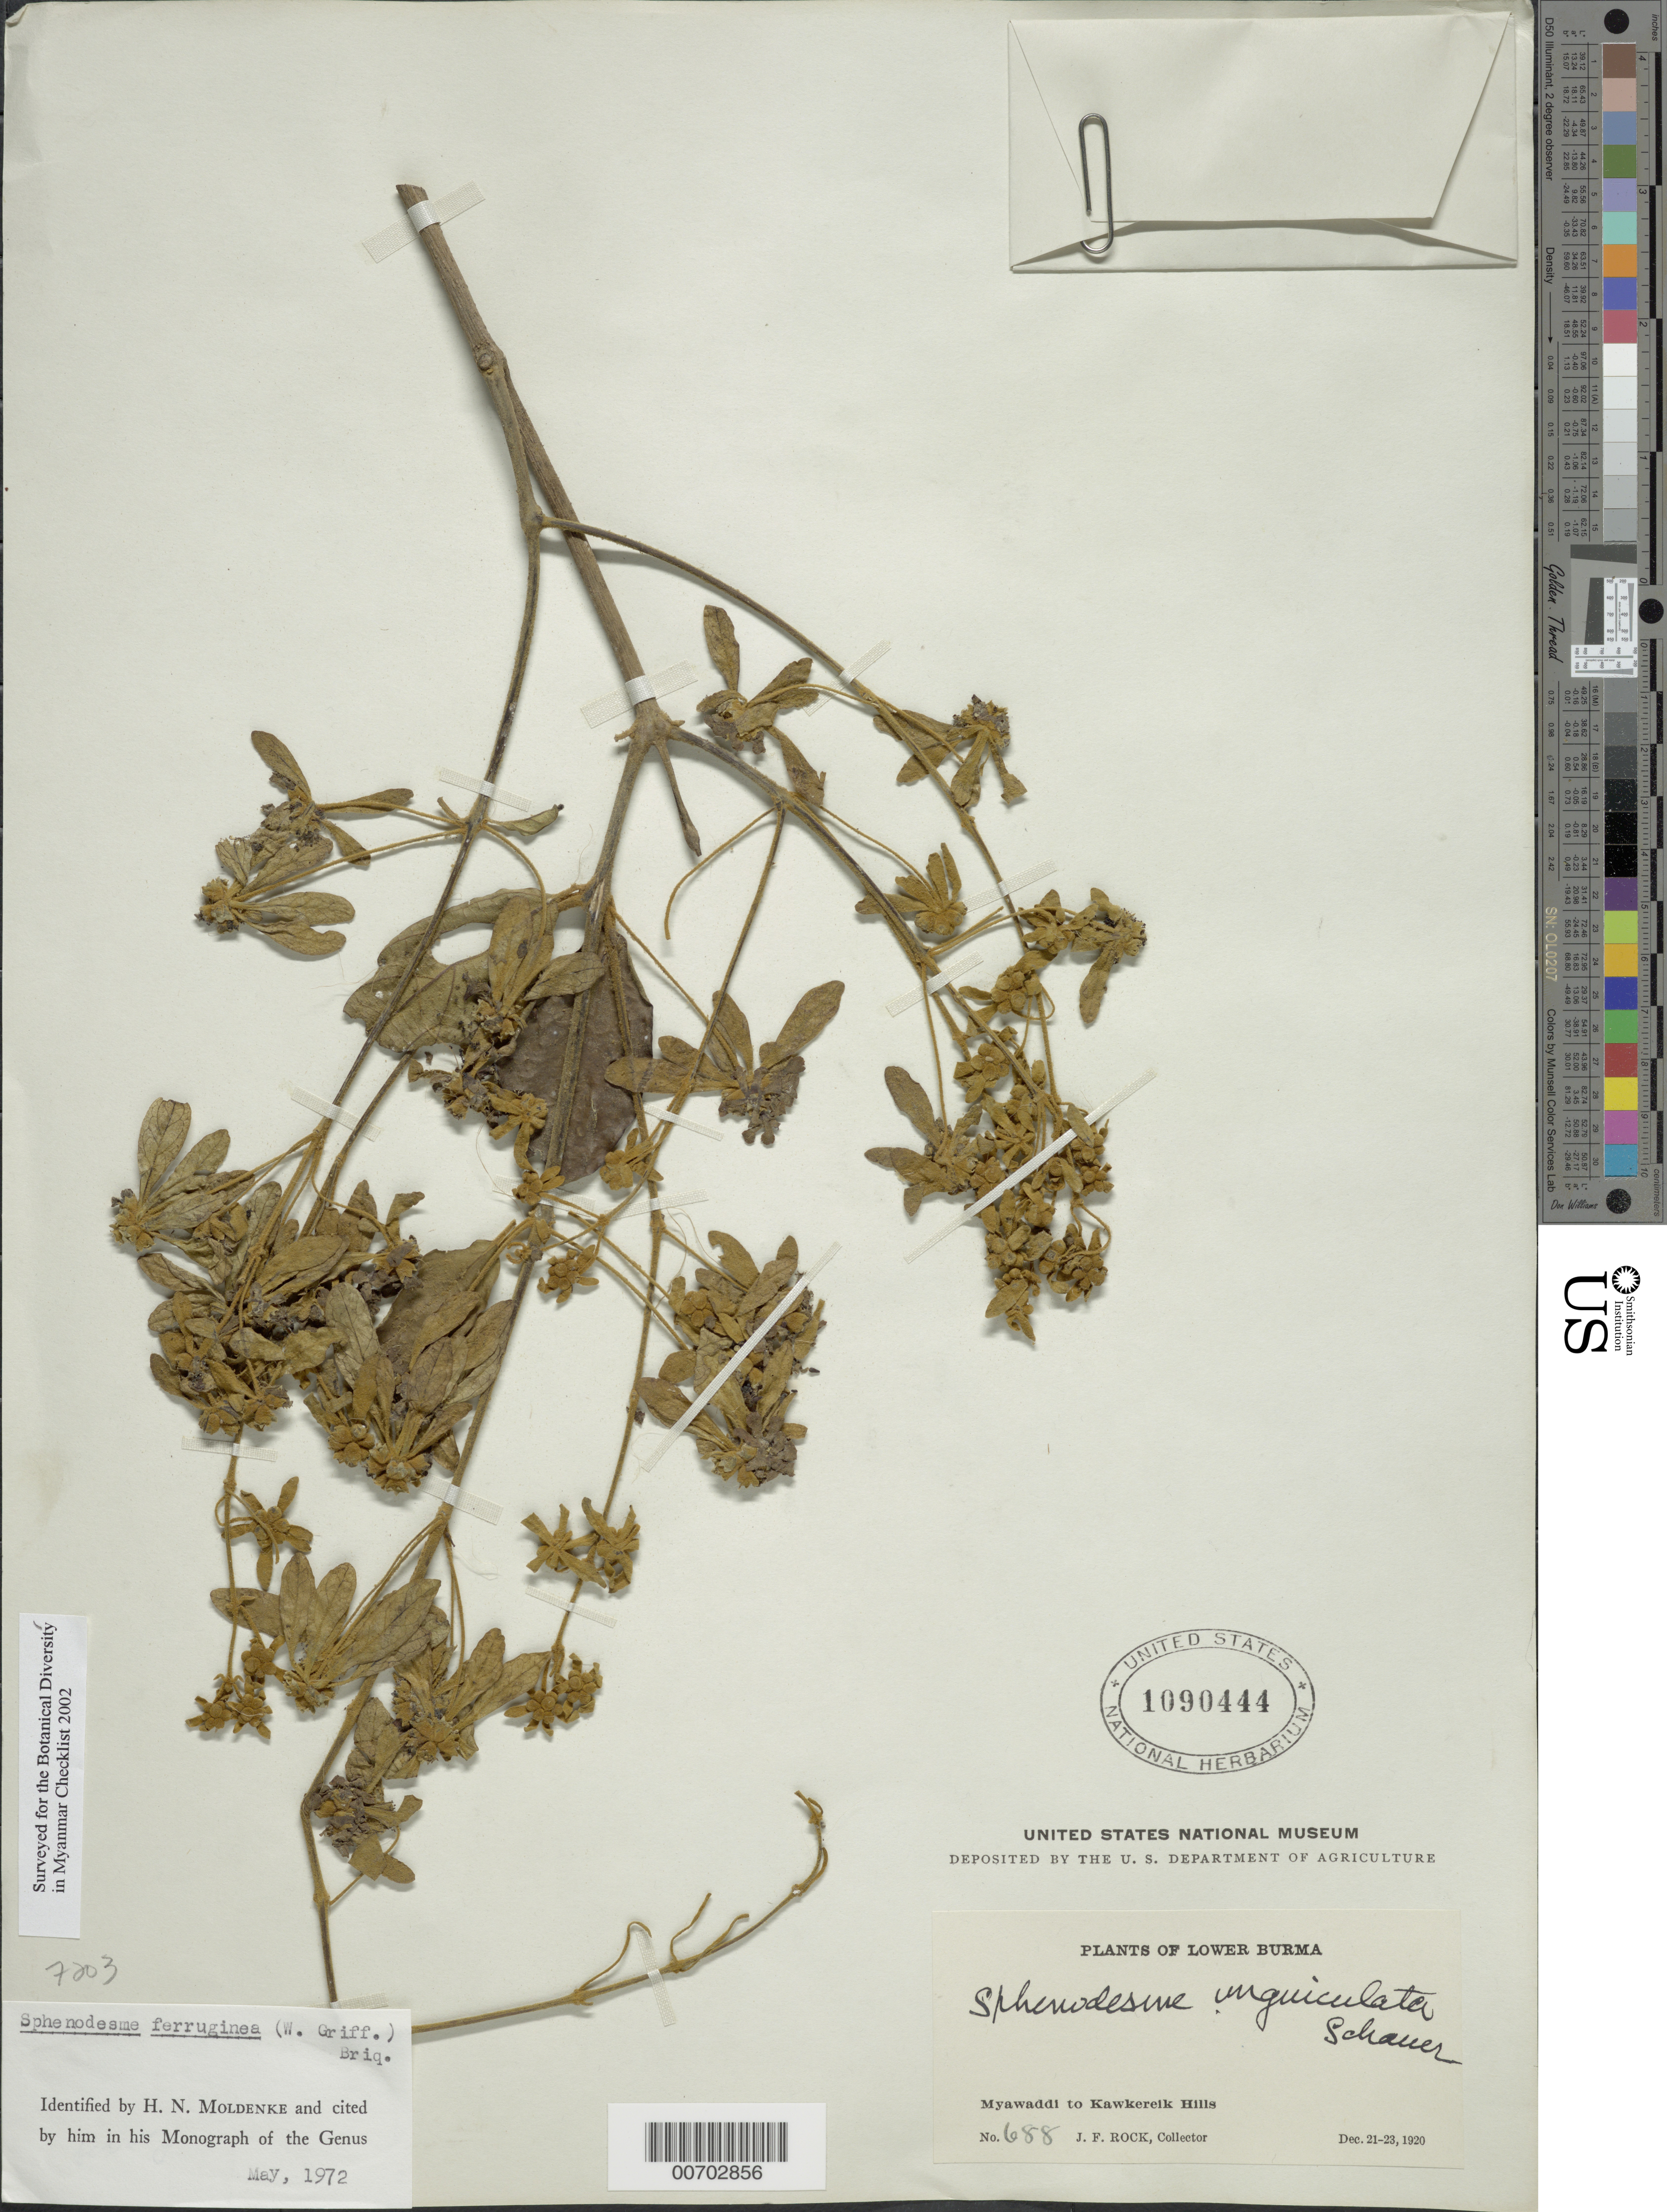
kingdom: Plantae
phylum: Tracheophyta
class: Magnoliopsida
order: Lamiales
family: Lamiaceae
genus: Sphenodesme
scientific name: Sphenodesme barvata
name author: Schau.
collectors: J. F. Rock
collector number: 688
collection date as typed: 21 Dec 1920 to 23 Dec 1922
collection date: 1920-12-21/1922-12-23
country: Myanmar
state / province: Kawthule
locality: Myawaddi to Kawkereik Hills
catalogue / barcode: US 1090444